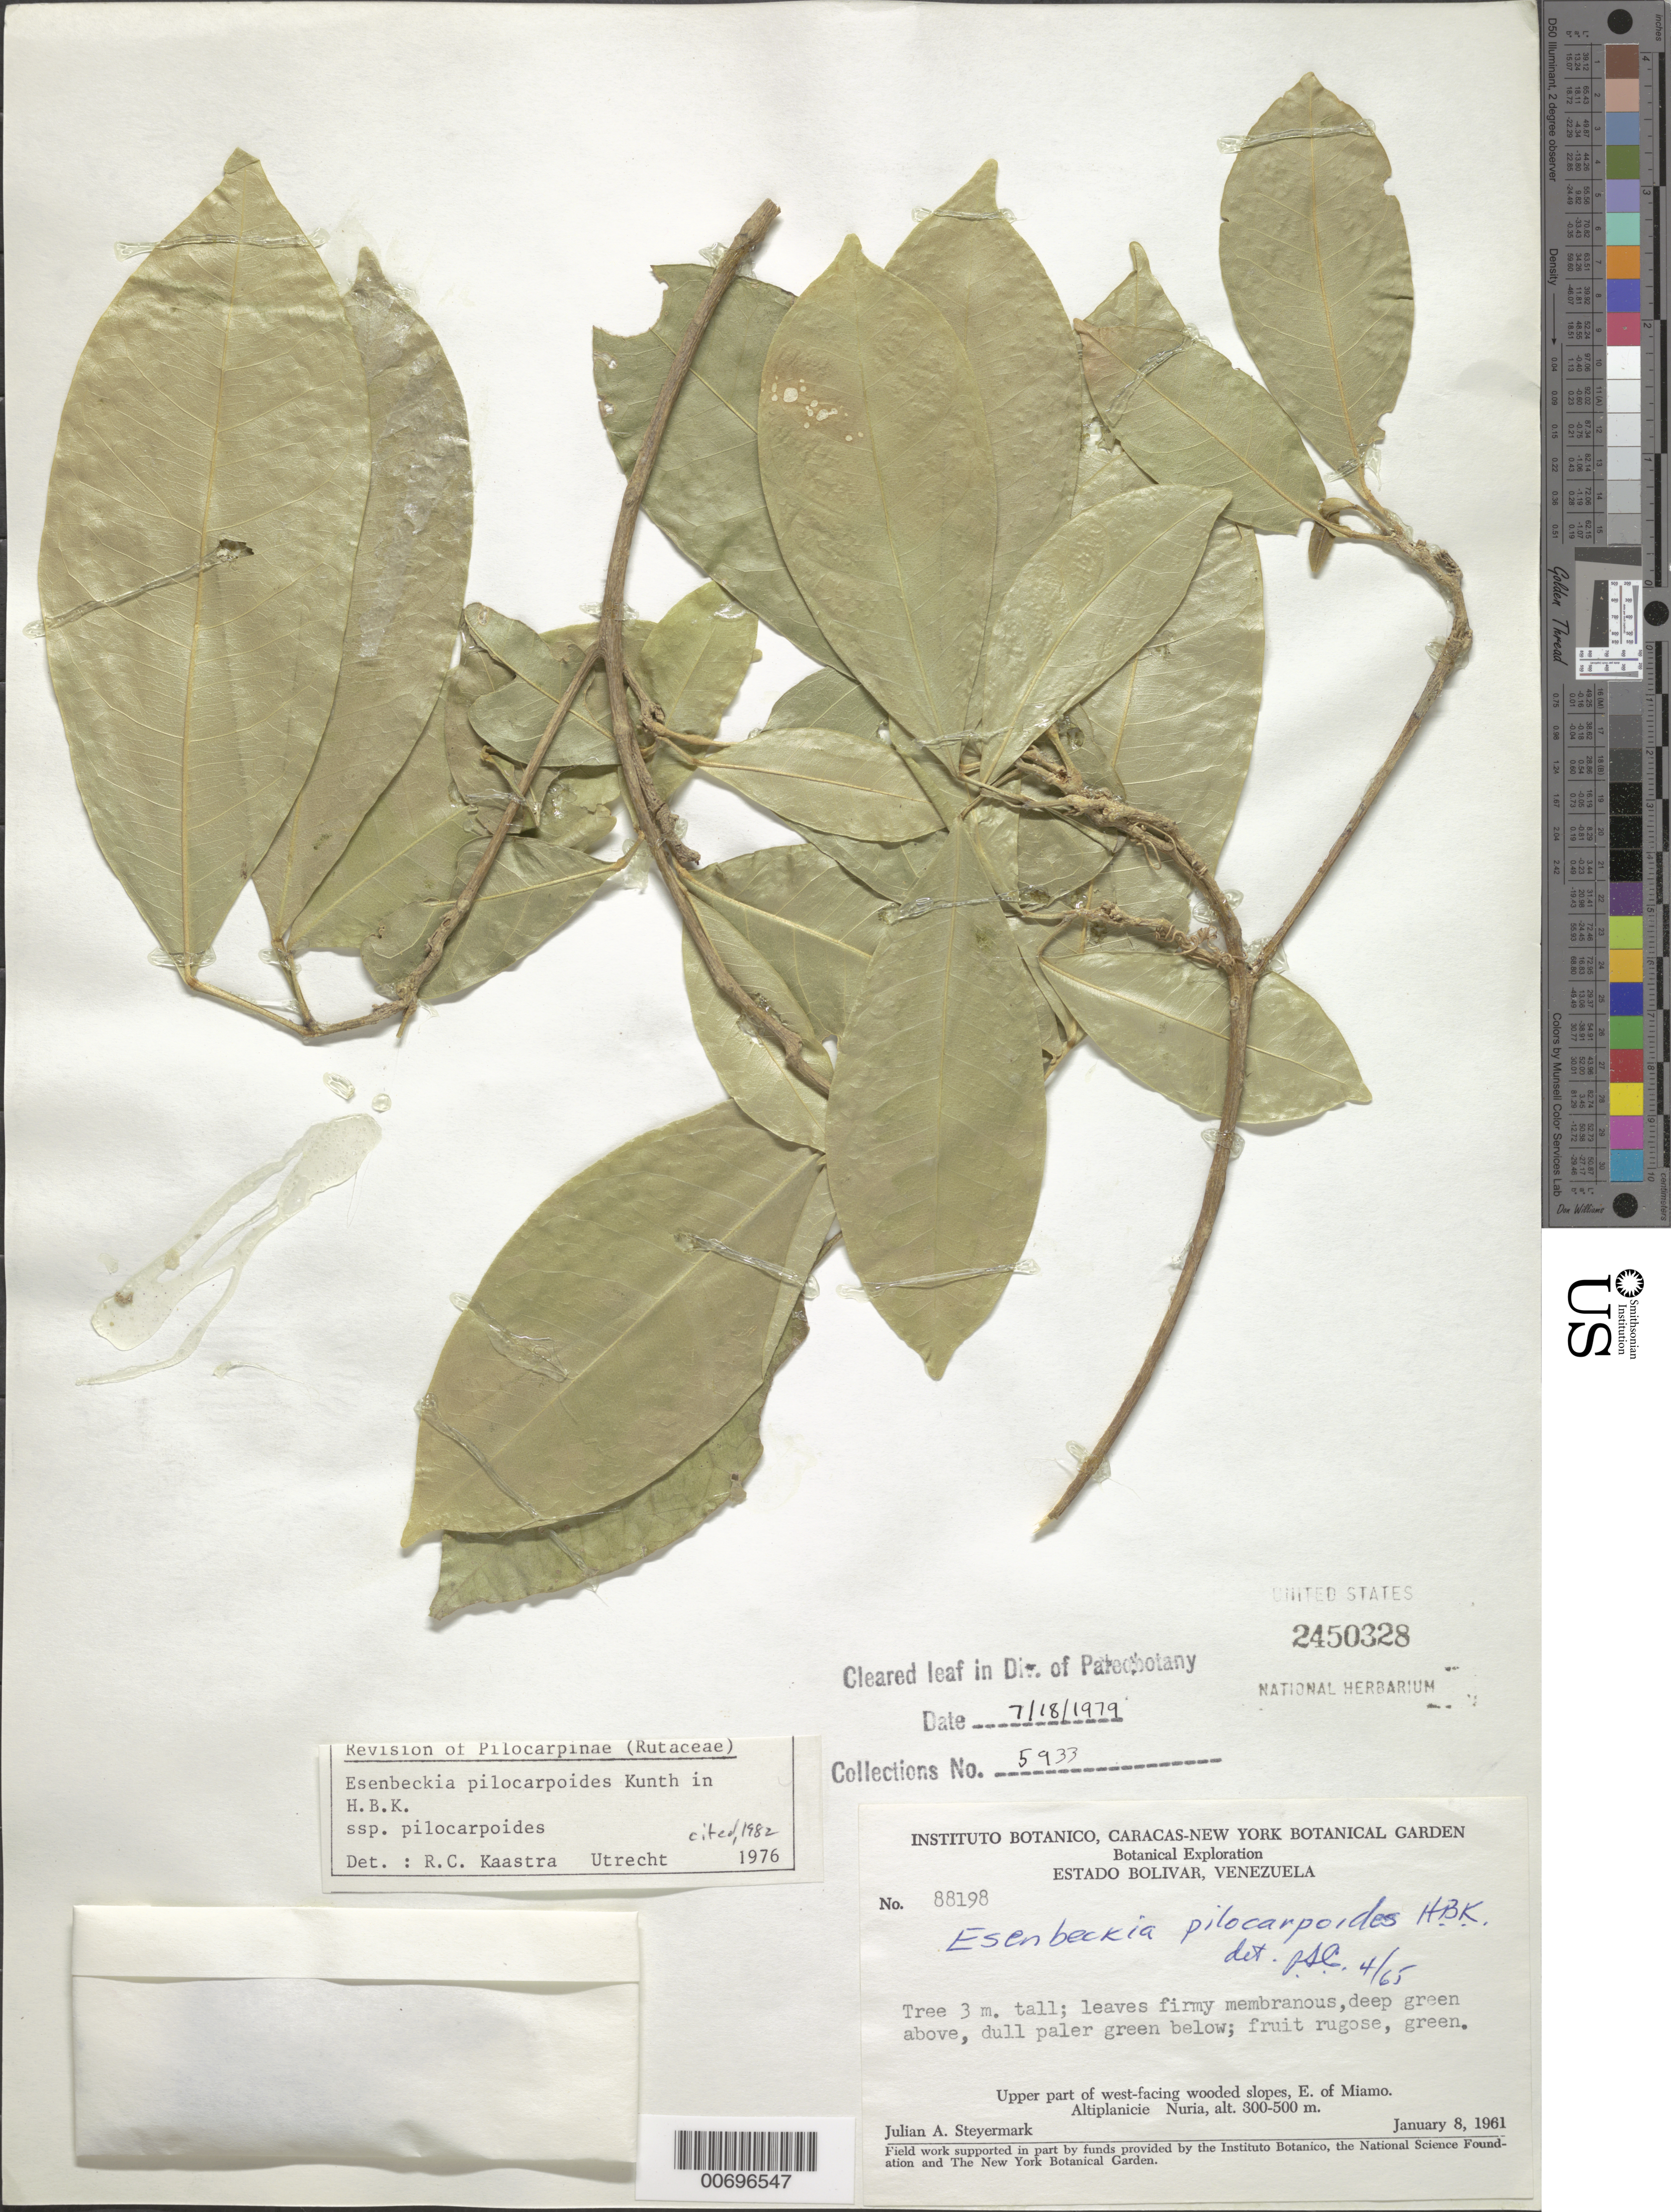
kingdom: Plantae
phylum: Tracheophyta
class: Magnoliopsida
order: Sapindales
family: Rutaceae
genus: Esenbeckia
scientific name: Esenbeckia pilocarpoides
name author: Kunth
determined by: Kaastra, R. C., (UTRECHT)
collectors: J. Steyermark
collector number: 88198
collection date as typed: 8-Jan-61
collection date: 1961-01-08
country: Venezuela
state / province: Bolívar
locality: Altiplanicie de Nuria, E of Miamo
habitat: Upper part of W-facing wooded slopes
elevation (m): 300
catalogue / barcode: US 2450328